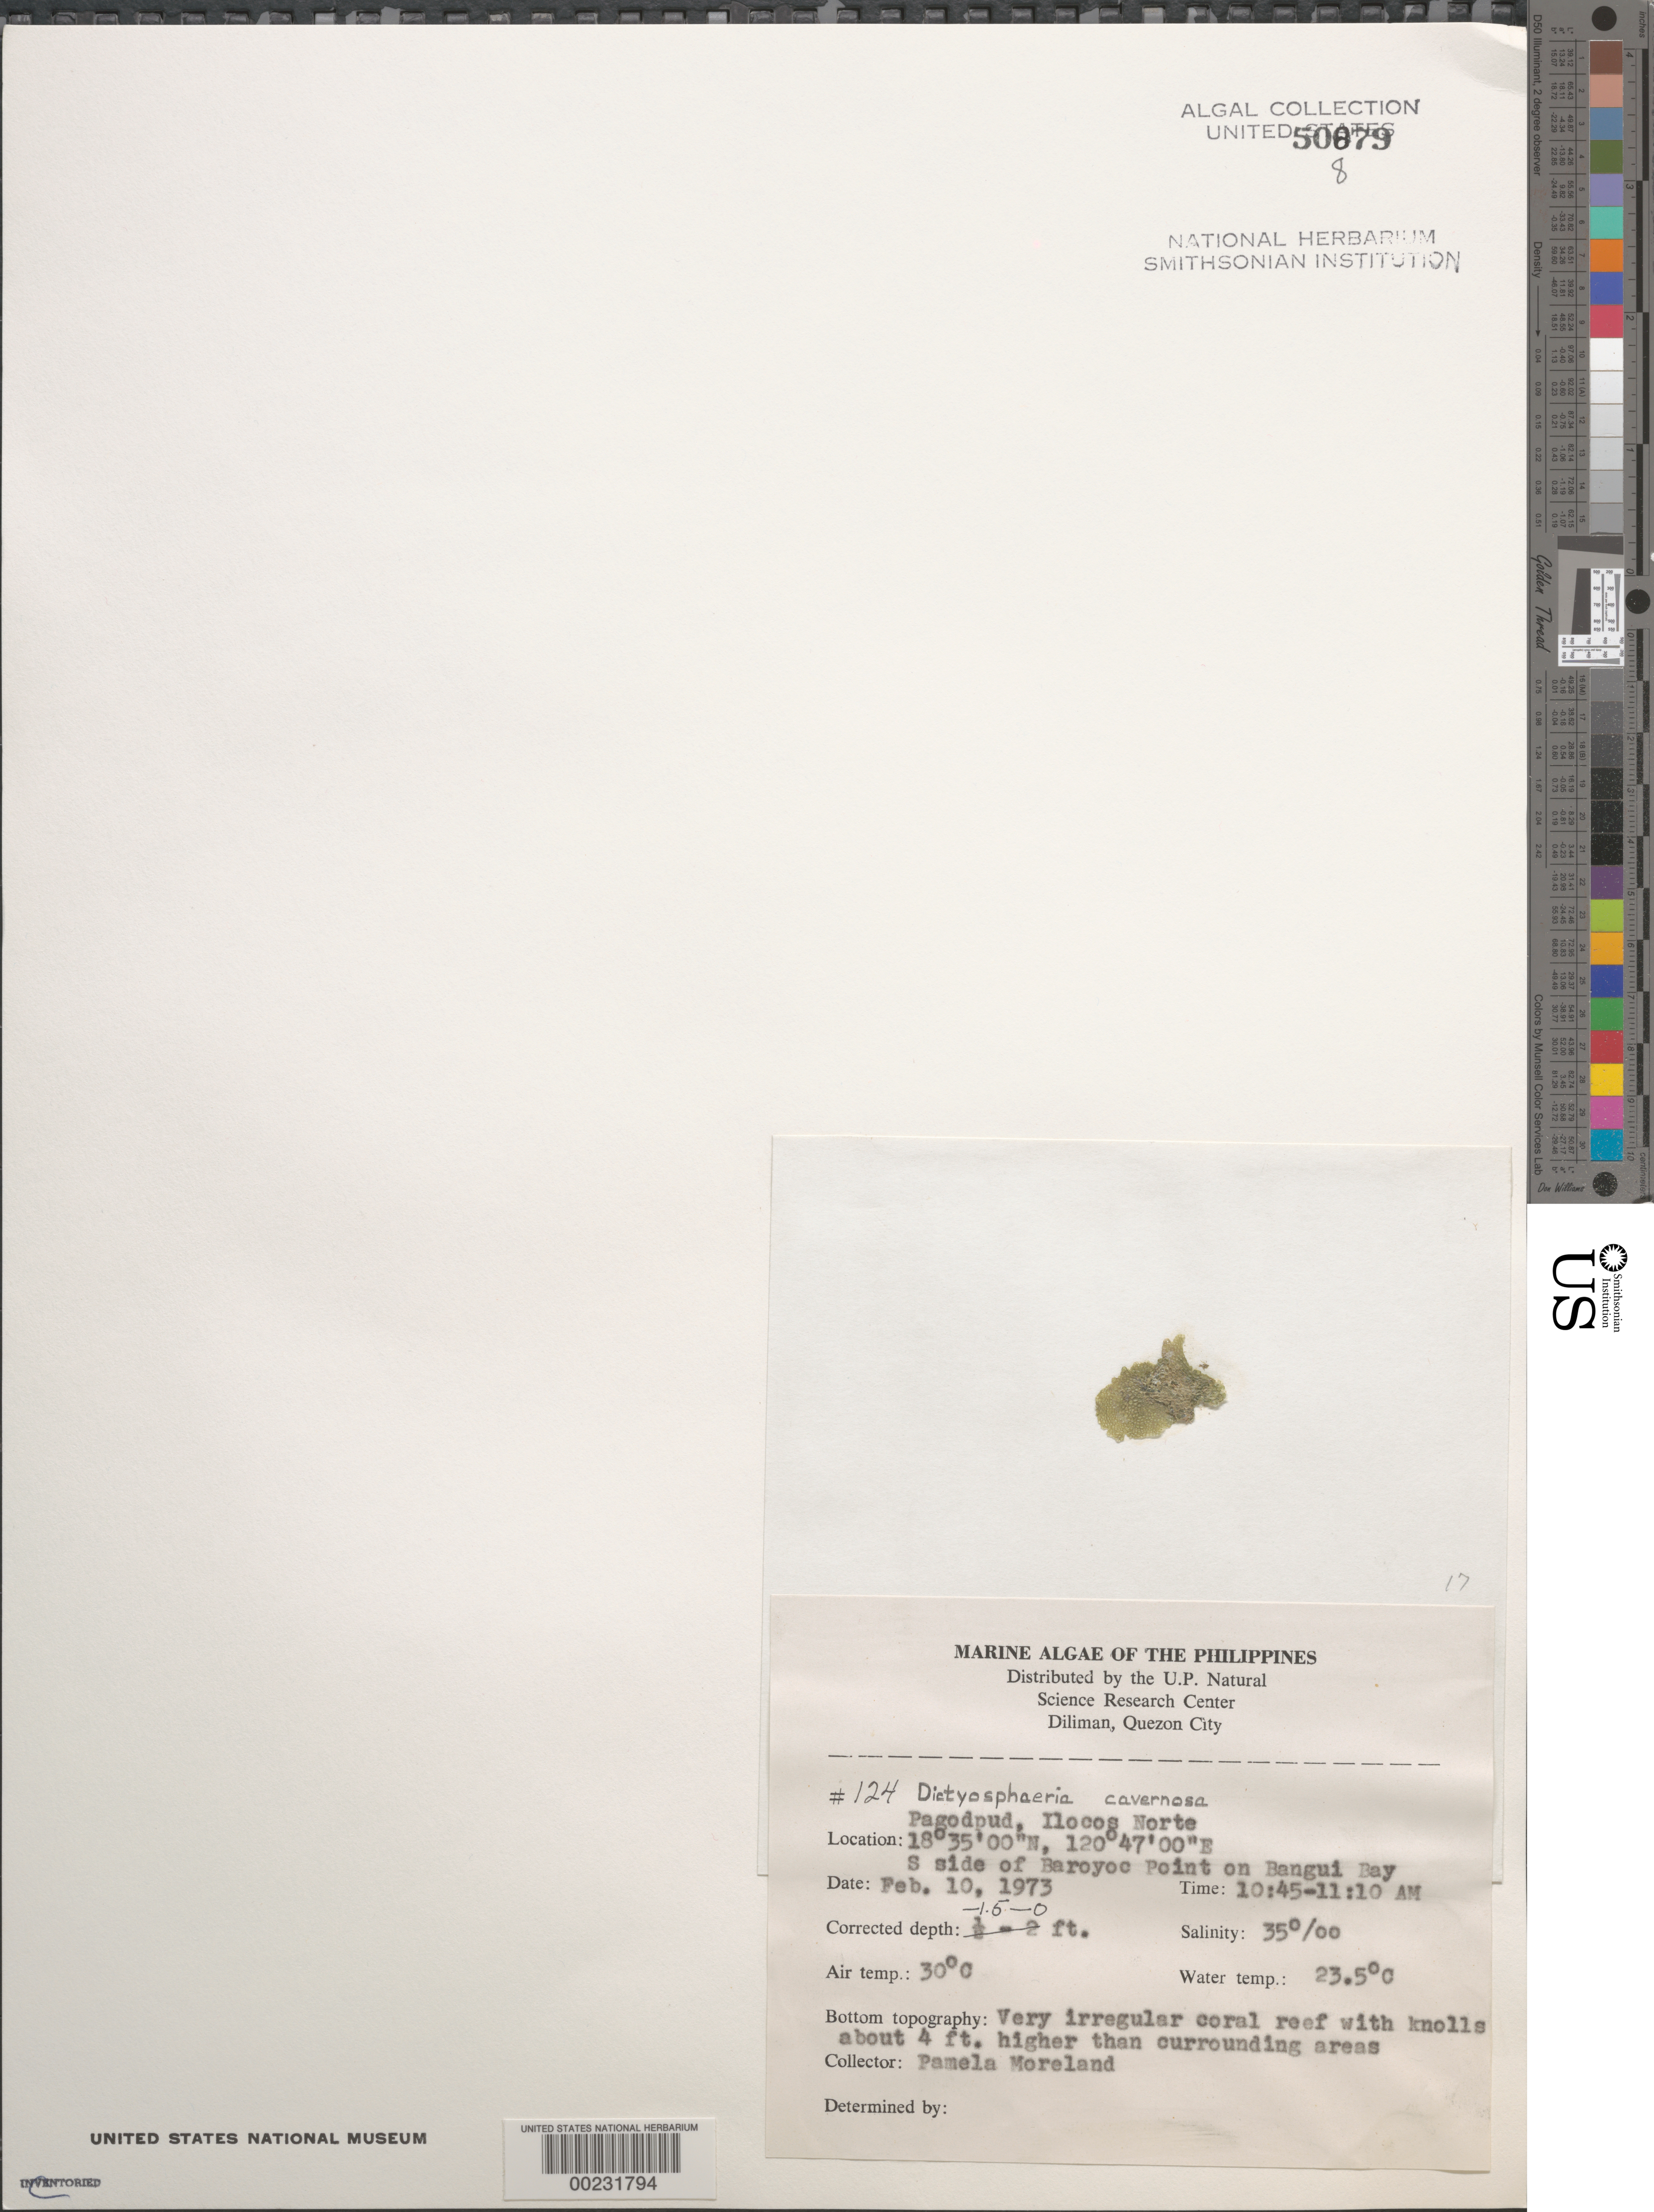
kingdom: Plantae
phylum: Chlorophyta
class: Ulvophyceae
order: Siphonocladales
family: Siphonocladaceae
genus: Dictyosphaeria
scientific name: Dictyosphaeria cavernosa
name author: (Forssk.) Børgesen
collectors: P. Moreland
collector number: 124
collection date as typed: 10 Feb 1973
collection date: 1973-02-10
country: Philippines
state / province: Ilocos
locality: Baroyoc point, bangui bay, pagodbud, ilocos norte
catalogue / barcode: US 50879